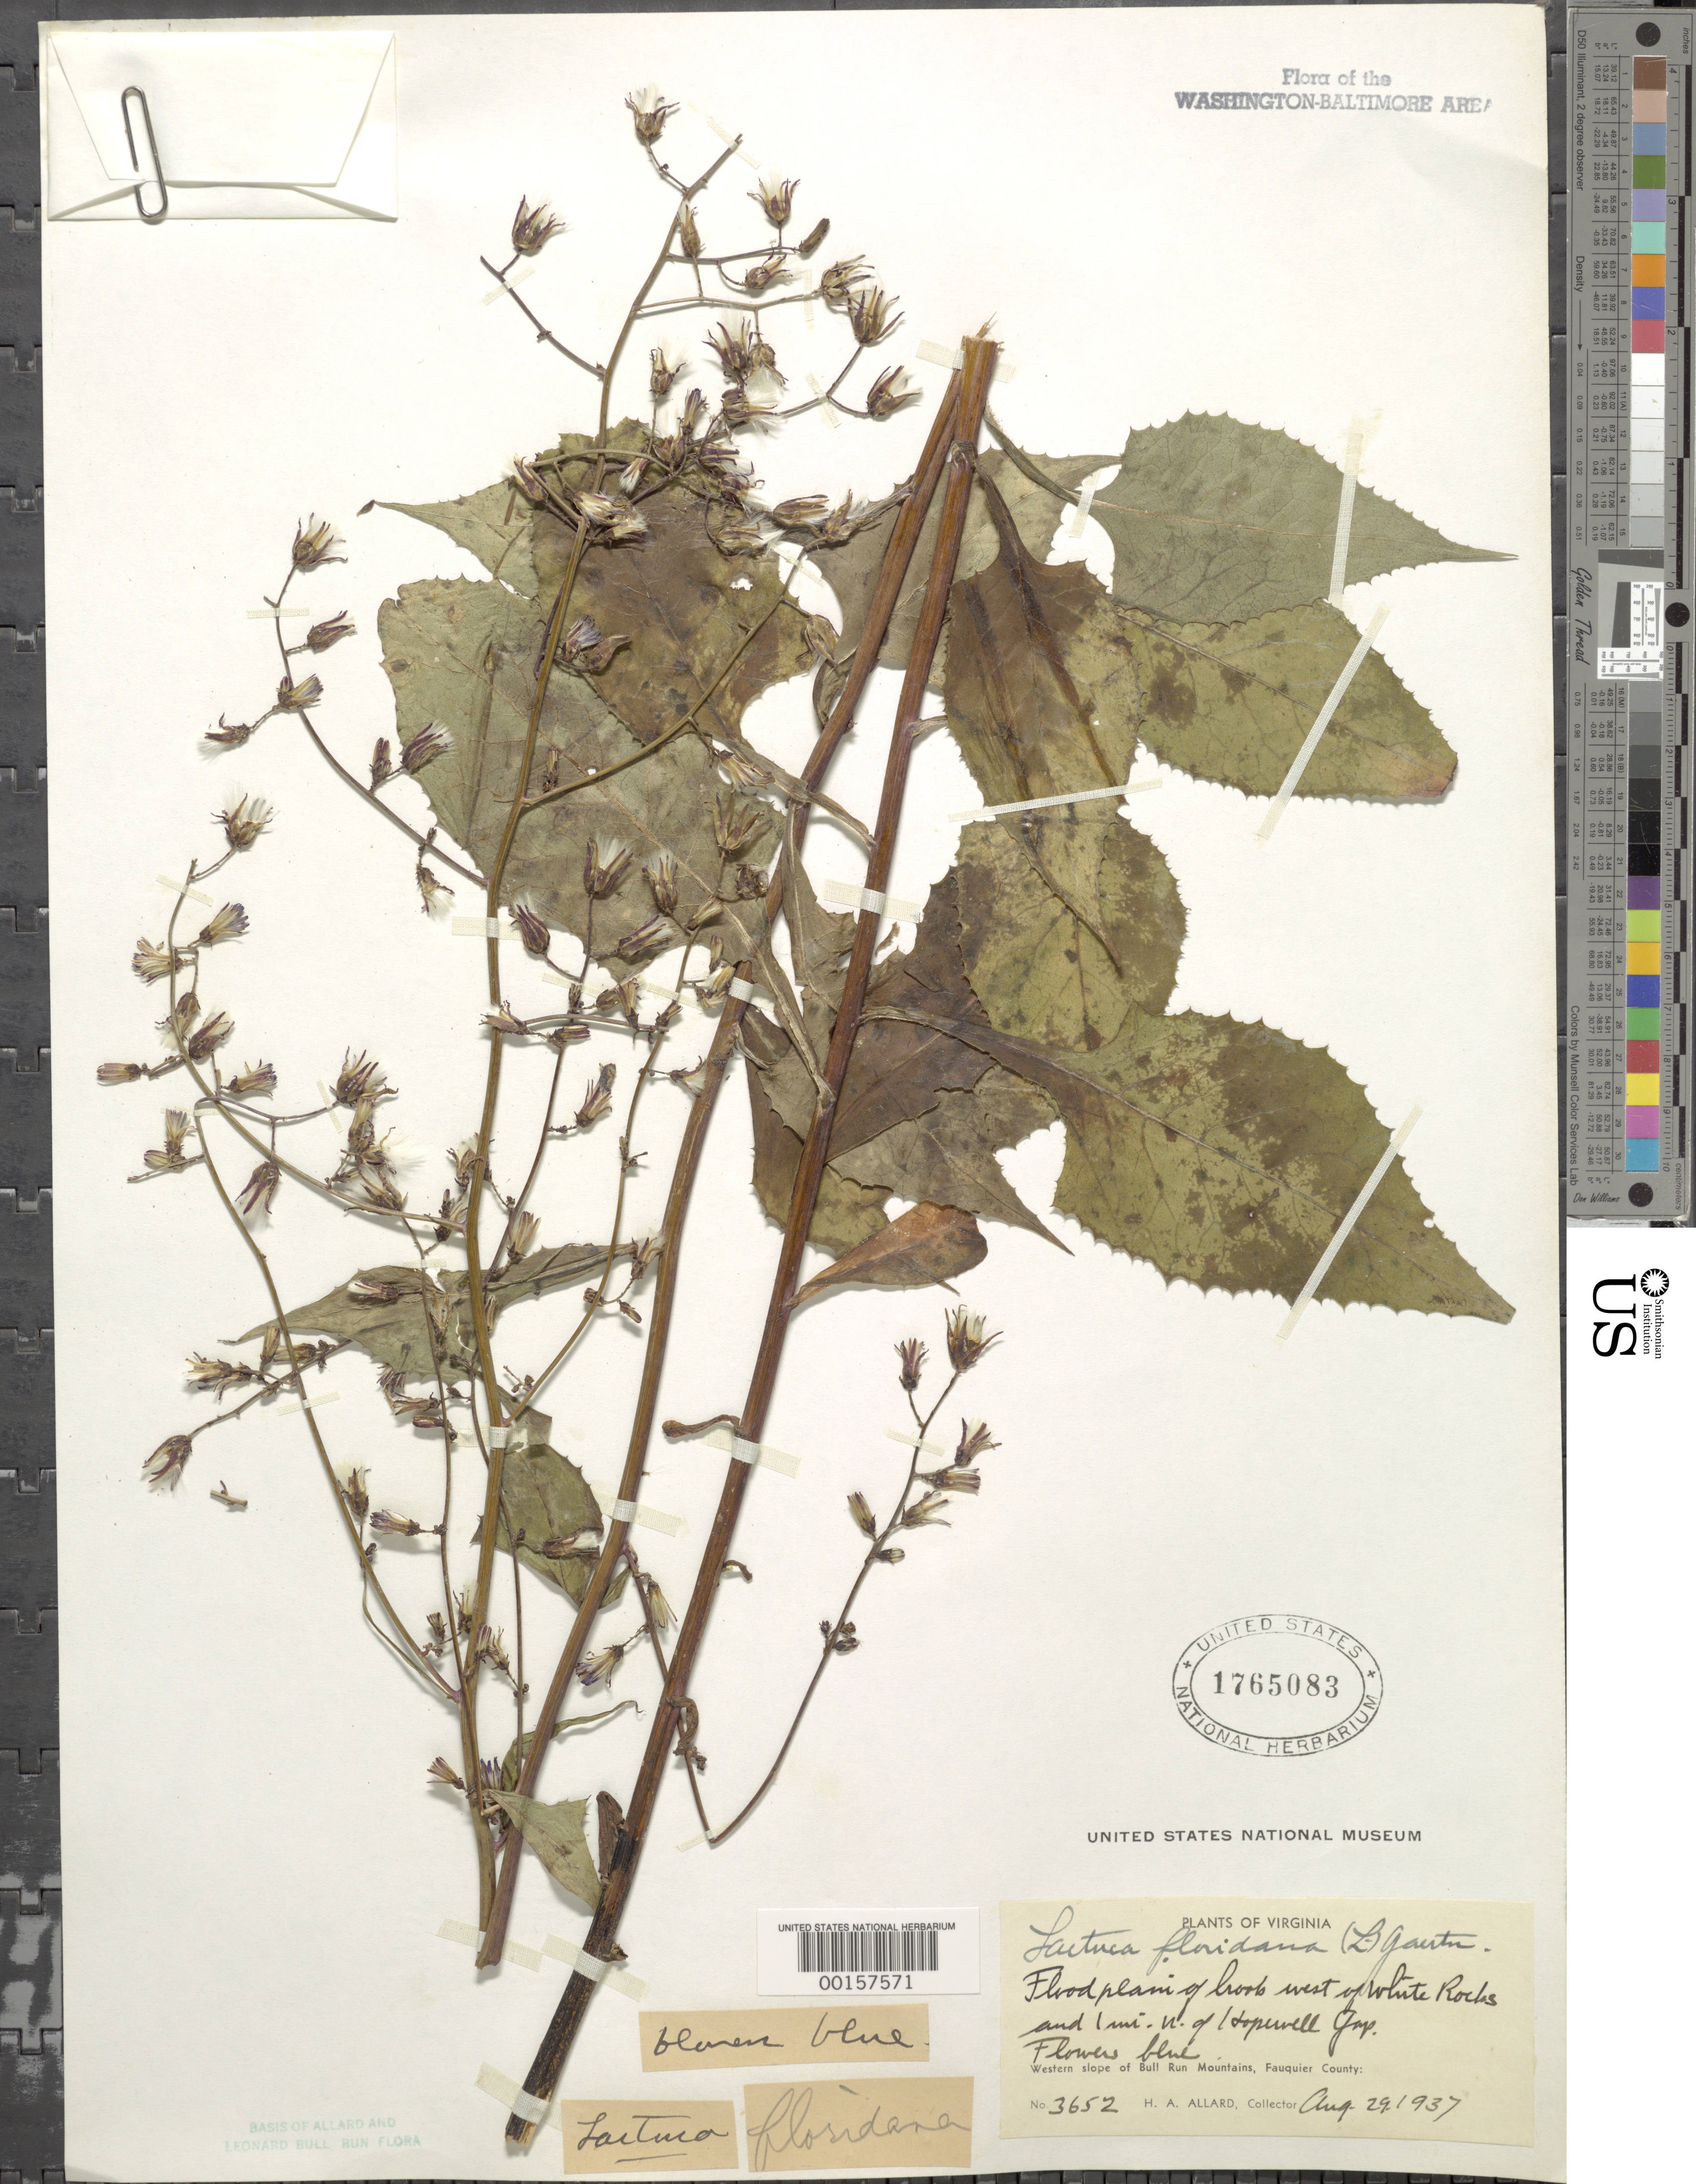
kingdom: Plantae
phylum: Tracheophyta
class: Magnoliopsida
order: Asterales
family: Asteraceae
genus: Lactuca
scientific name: Lactuca floridana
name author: (L.) Gaertn.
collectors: H. A. Allard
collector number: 3652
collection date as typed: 29 Aug 1937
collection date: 1937-08-29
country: United States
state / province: Virginia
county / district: Fauquier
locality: North of Hopewell Gap west of White Rocks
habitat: Brook flood plain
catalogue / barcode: US 1765083